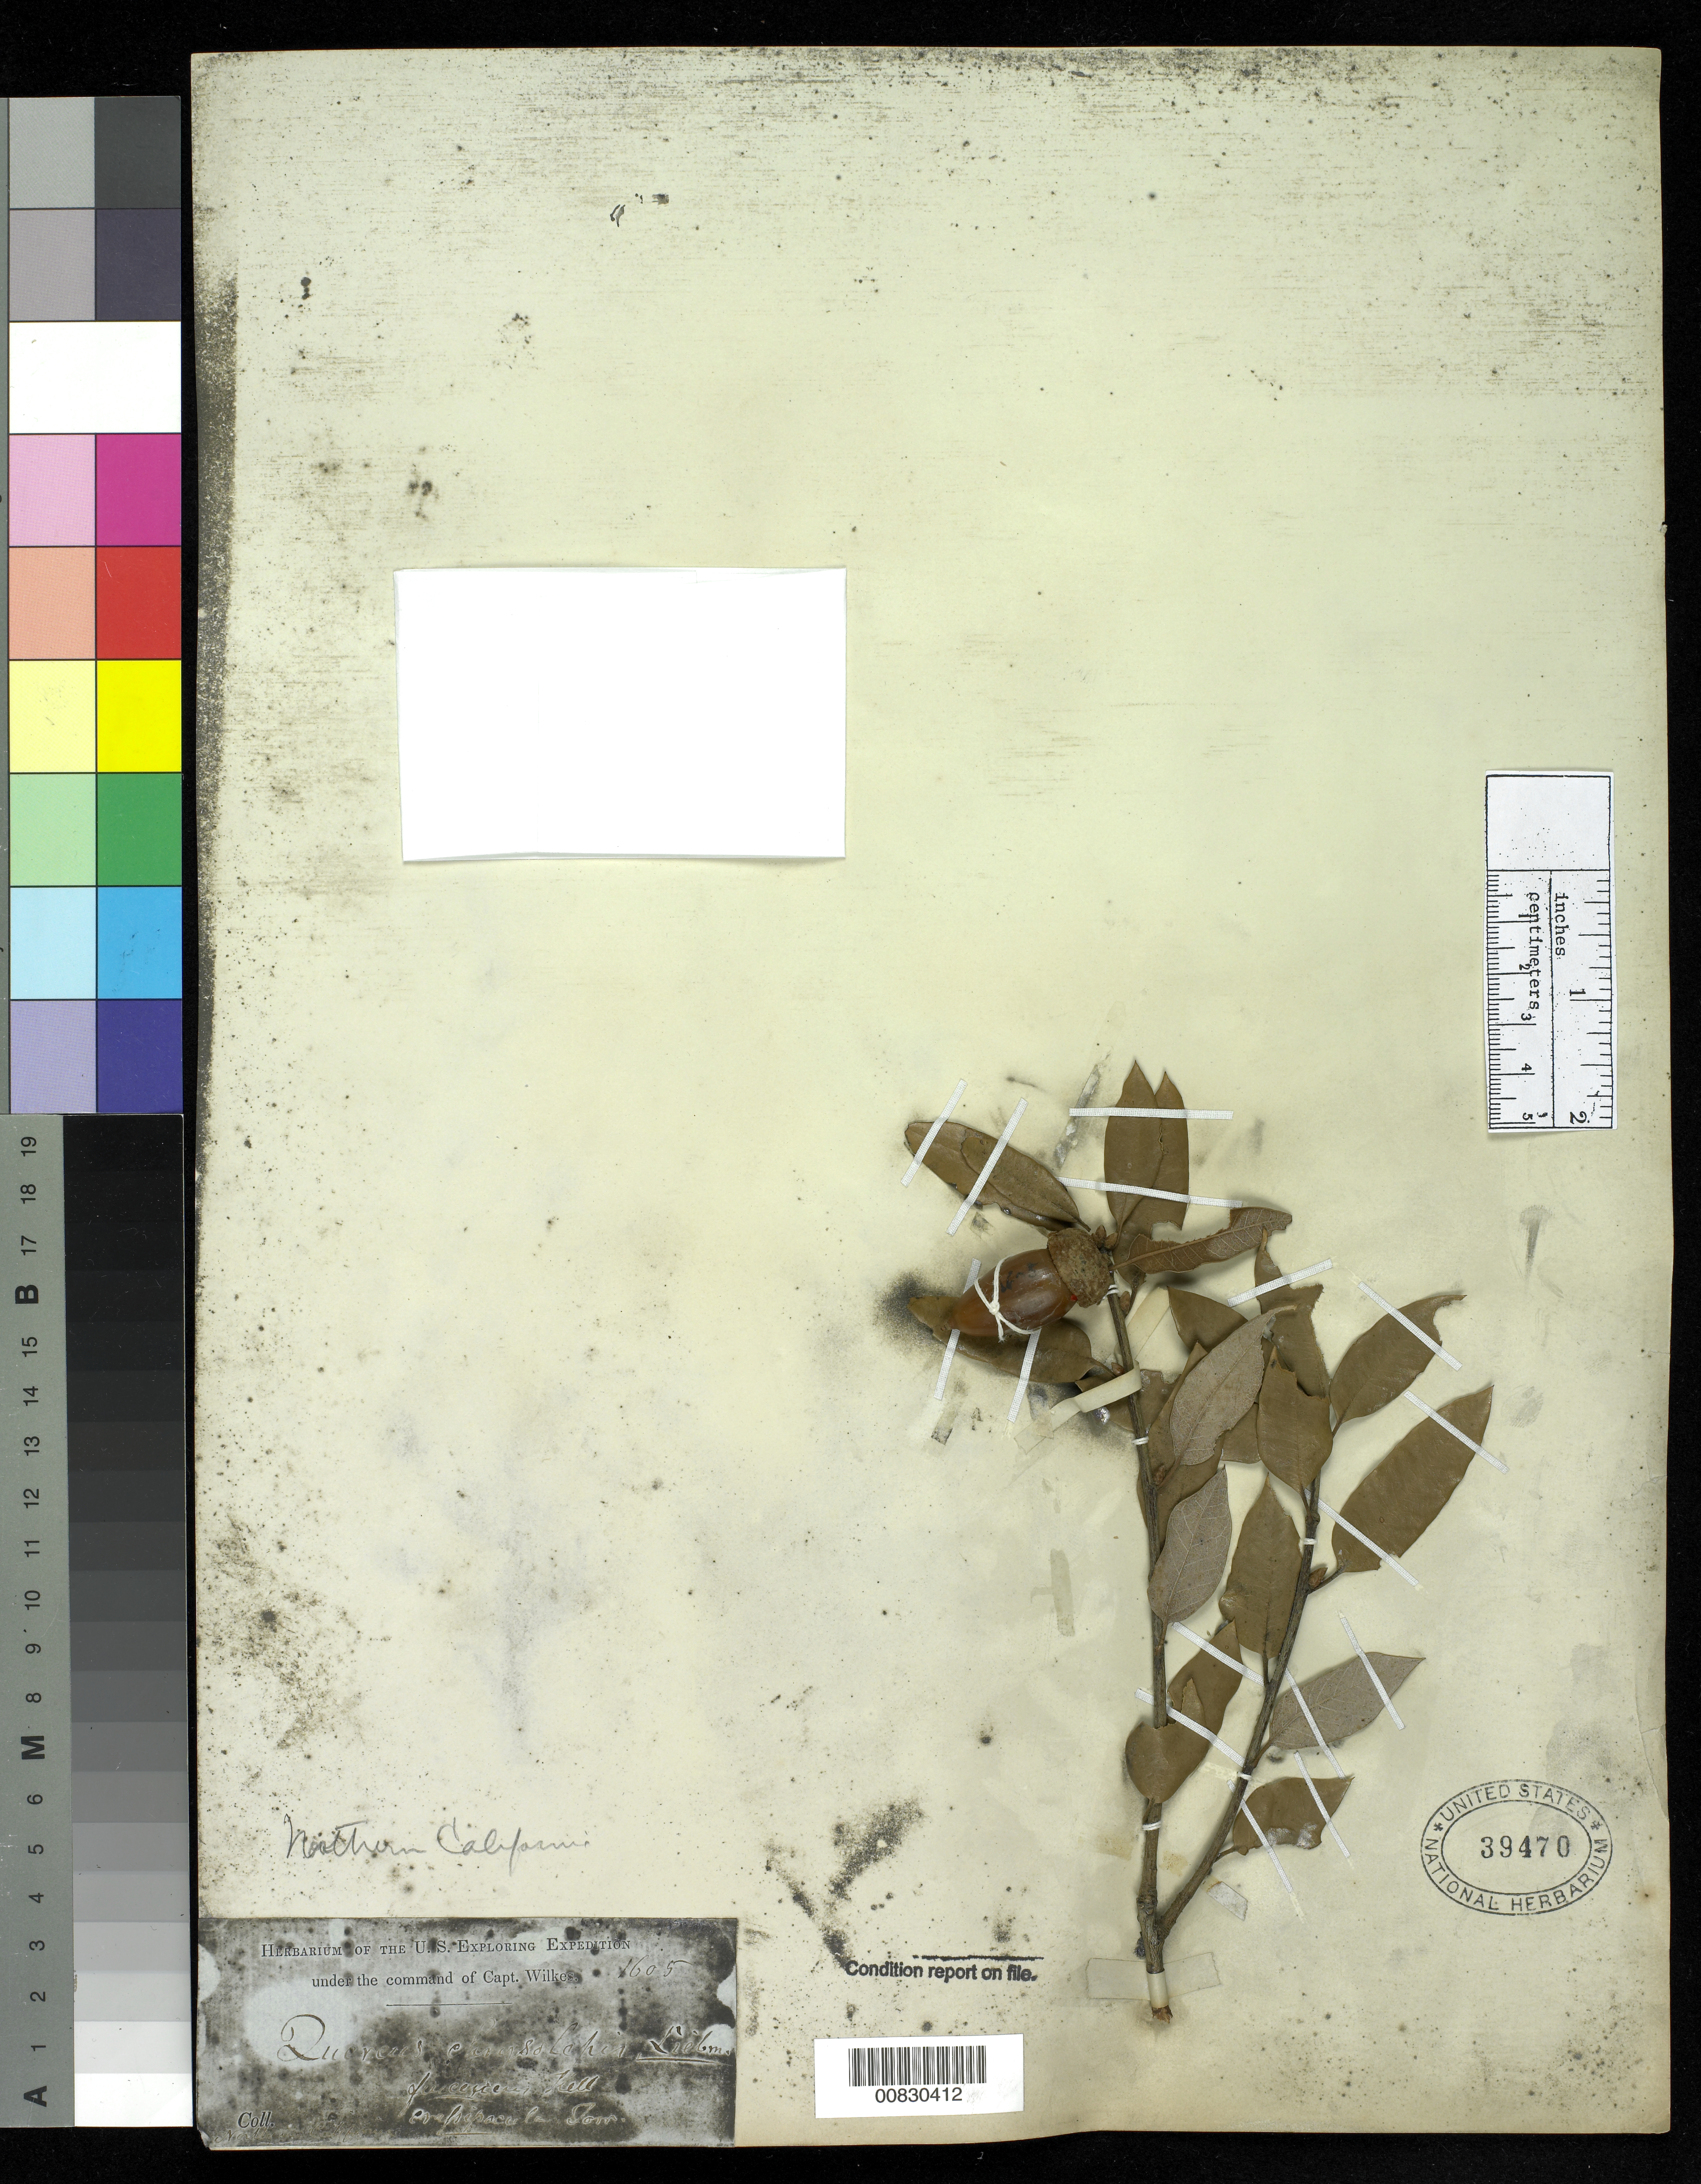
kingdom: Plantae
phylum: Tracheophyta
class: Magnoliopsida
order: Fagales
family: Fagaceae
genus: Quercus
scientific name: Quercus chrysolepis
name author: Liebm.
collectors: Wilkes Explor. Exped.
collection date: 1838/1842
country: United States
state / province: California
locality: Northern California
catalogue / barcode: US 39470